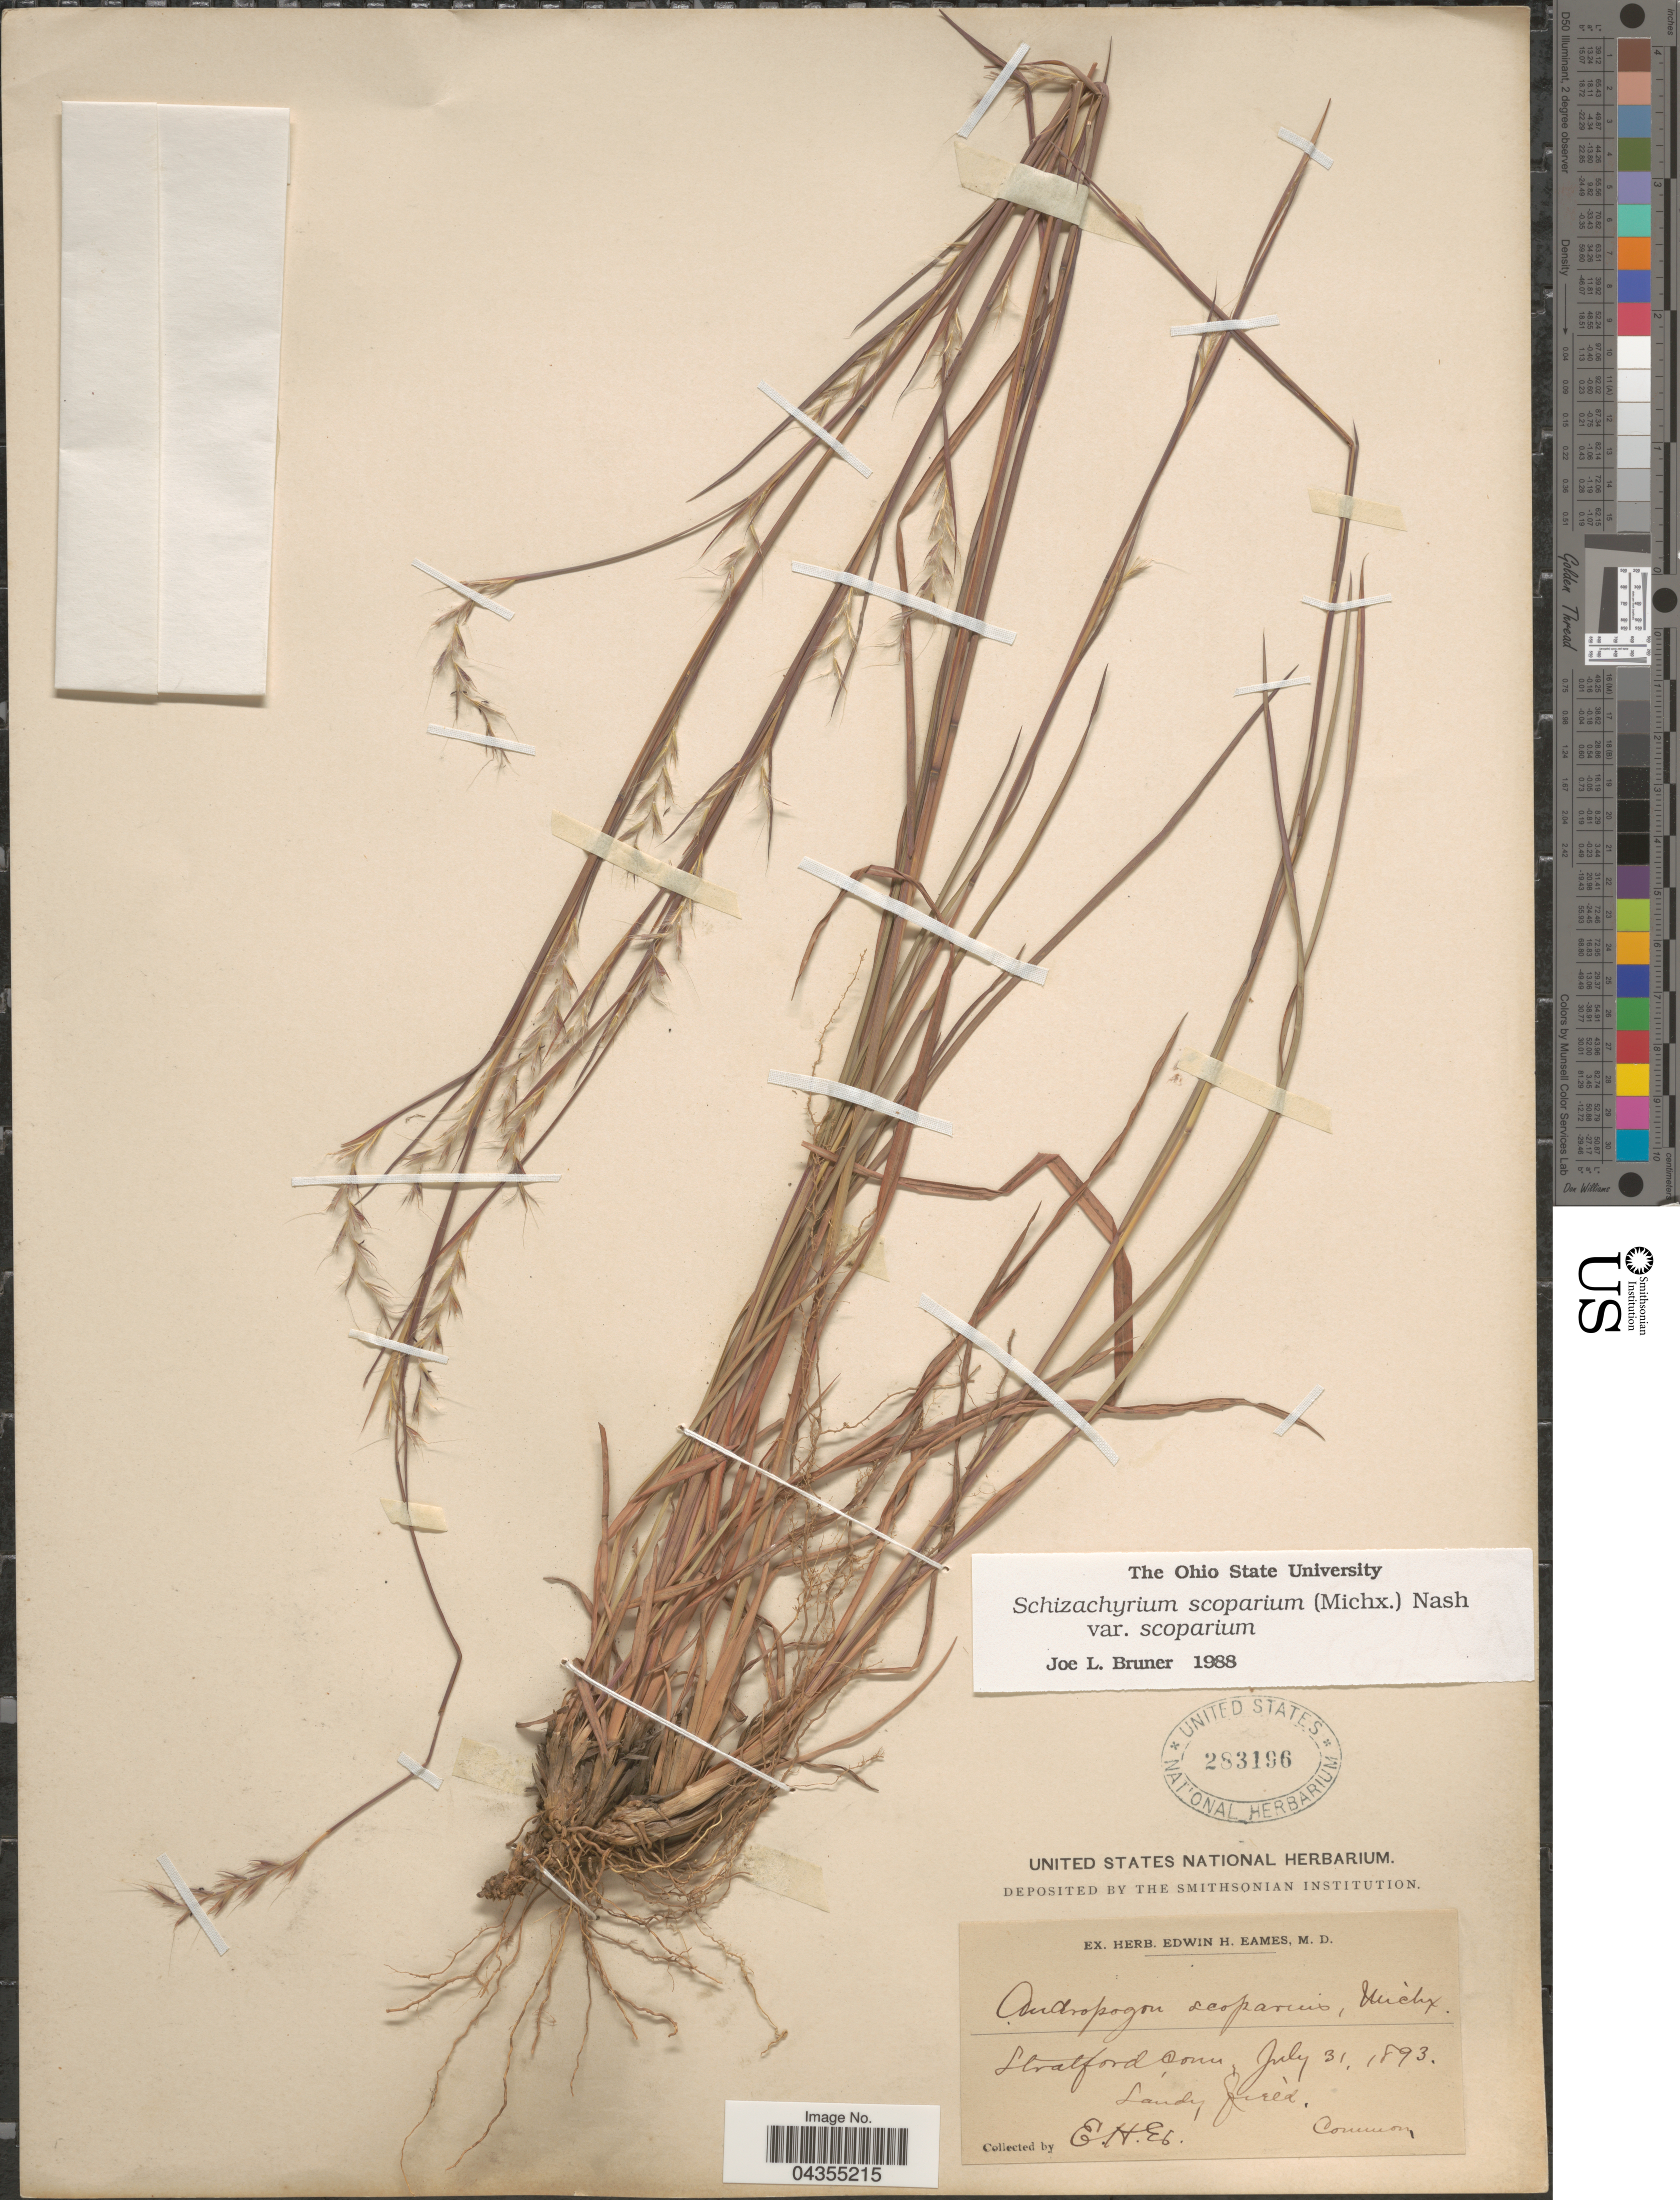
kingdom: Plantae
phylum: Tracheophyta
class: Liliopsida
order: Poales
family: Poaceae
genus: Schizachyrium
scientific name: Schizachyrium scoparium var. scoparium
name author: (Michx.) Nash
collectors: E. H. Eames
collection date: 1893-07-31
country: United States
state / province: Connecticut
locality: Stratford.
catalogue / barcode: US 283196